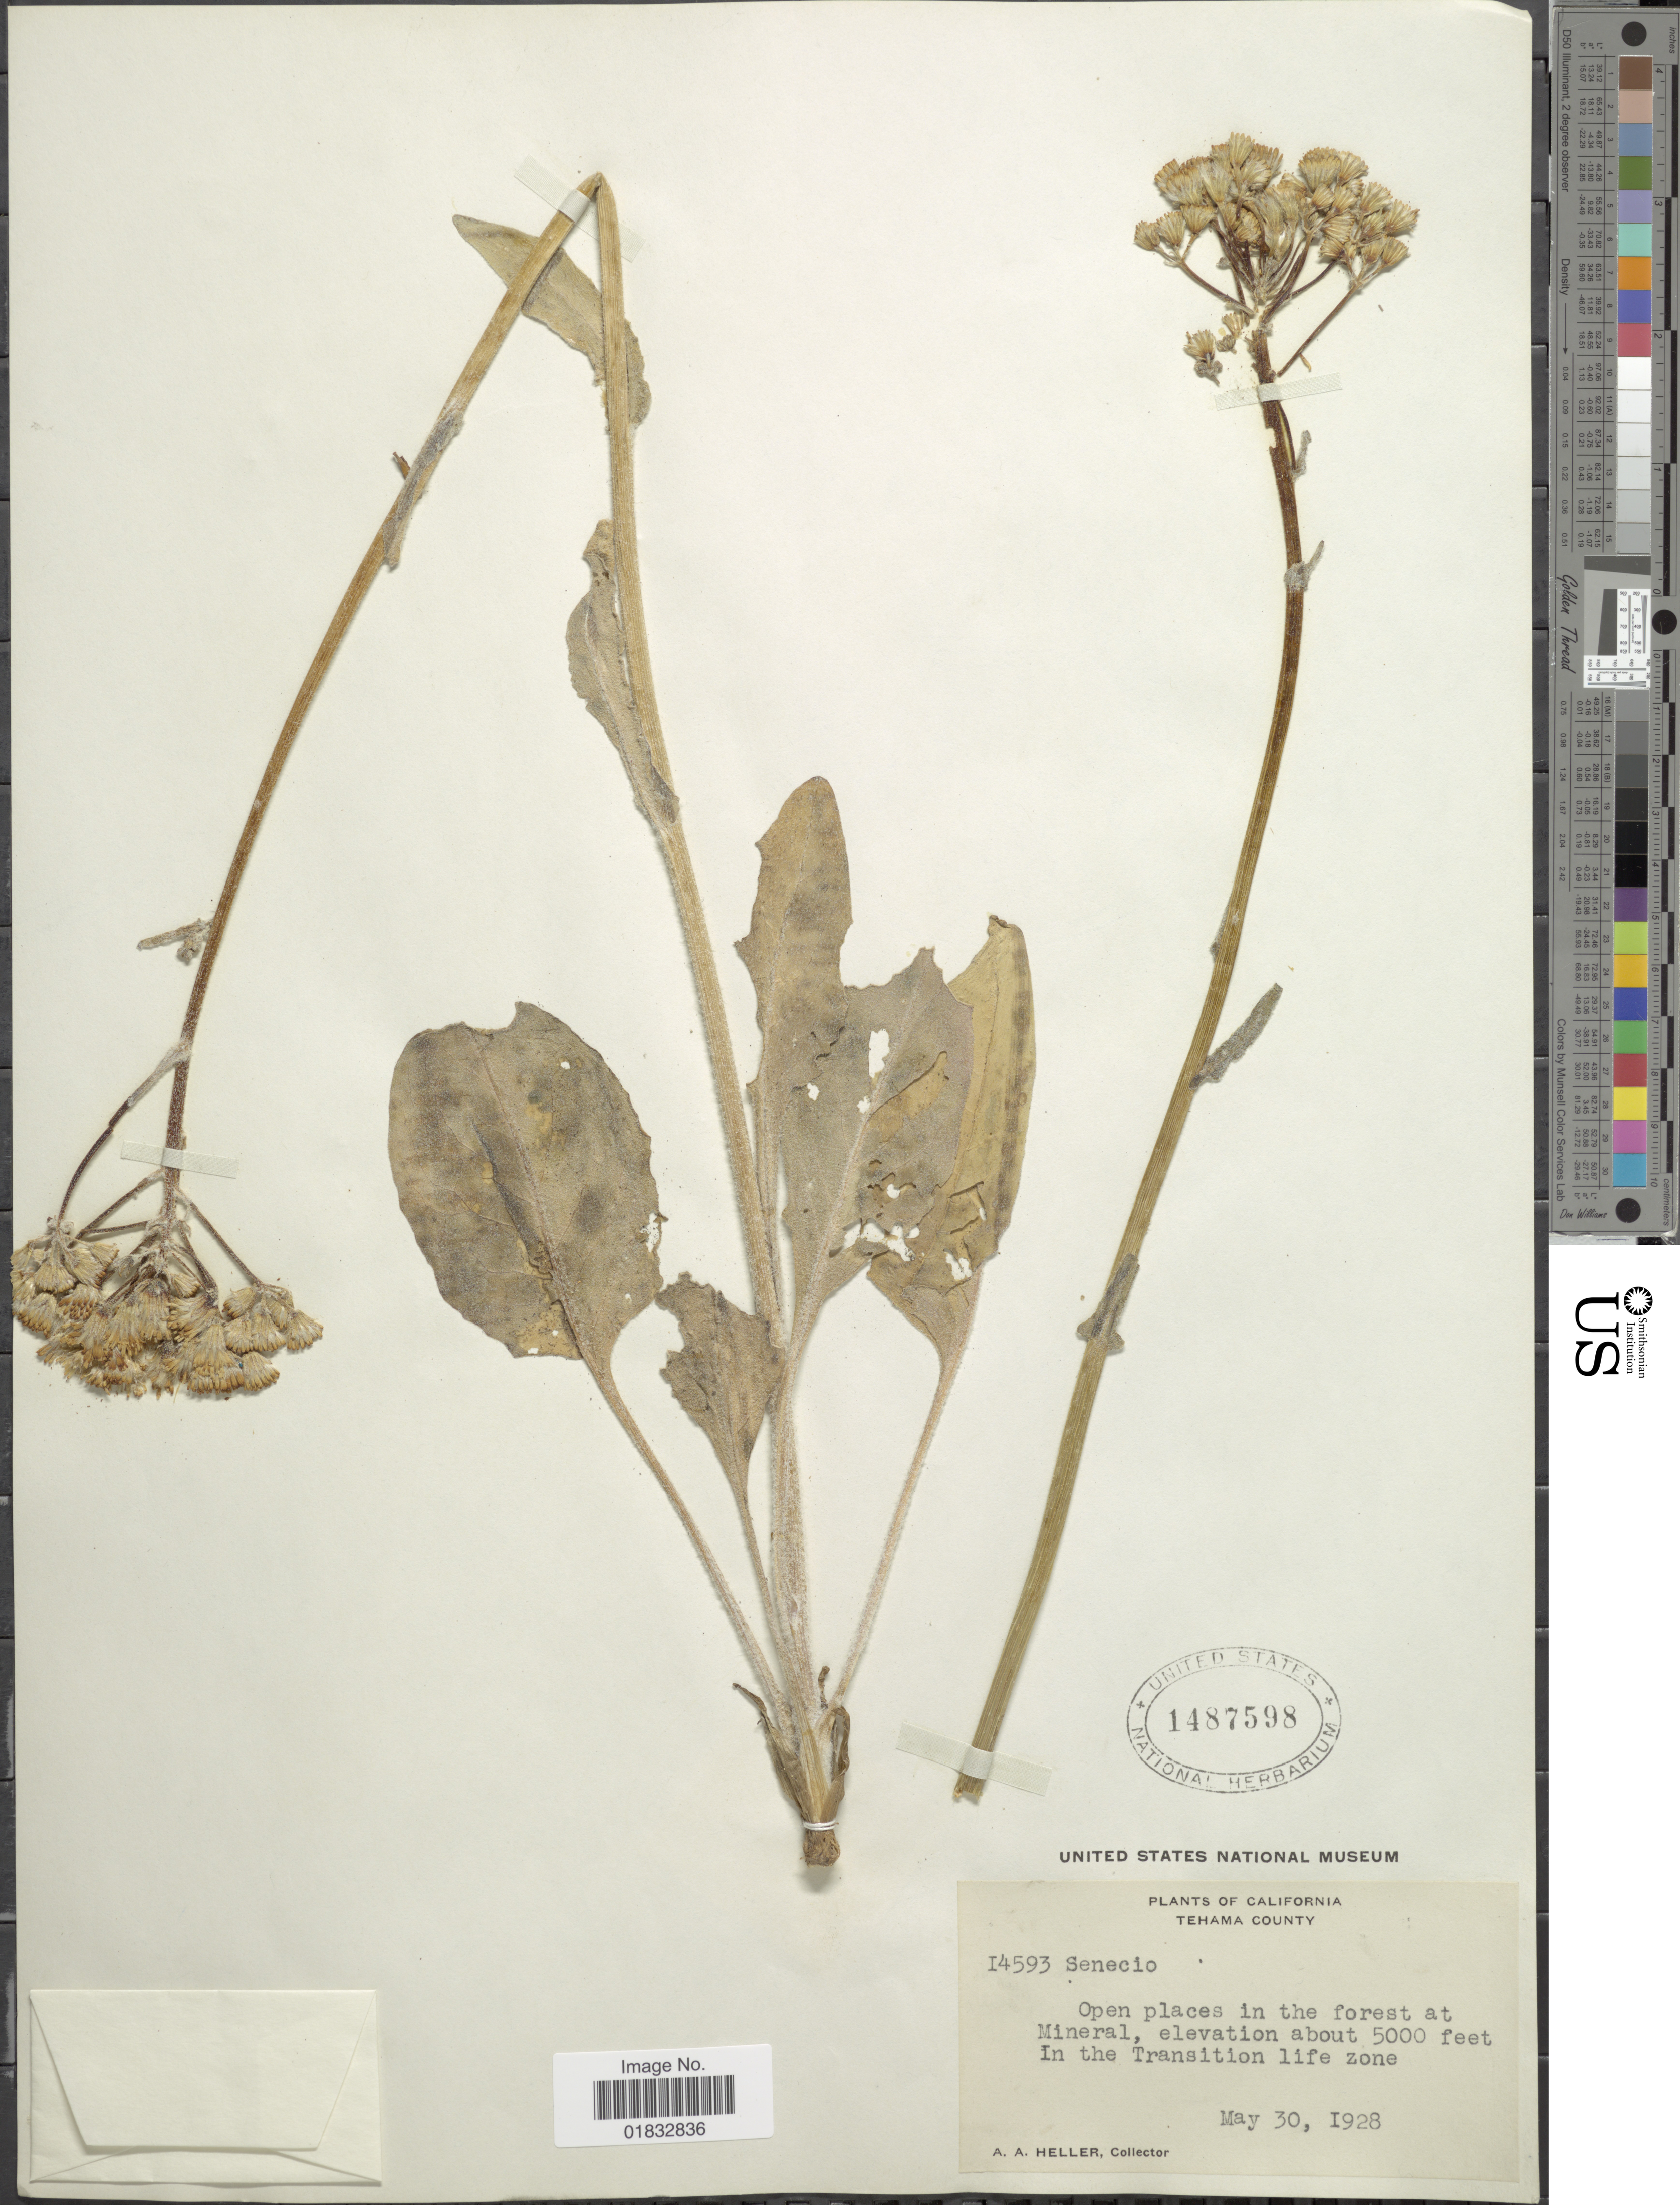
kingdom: Plantae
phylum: Tracheophyta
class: Magnoliopsida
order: Asterales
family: Asteraceae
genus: Senecio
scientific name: Senecio aronicoides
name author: DC.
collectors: A. A. Heller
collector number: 14593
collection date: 1928-05-30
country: United States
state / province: California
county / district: Tehama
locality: Tehama County, Oen places in the forest at Mineral, In the Transition life zone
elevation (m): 1524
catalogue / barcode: US 1487598